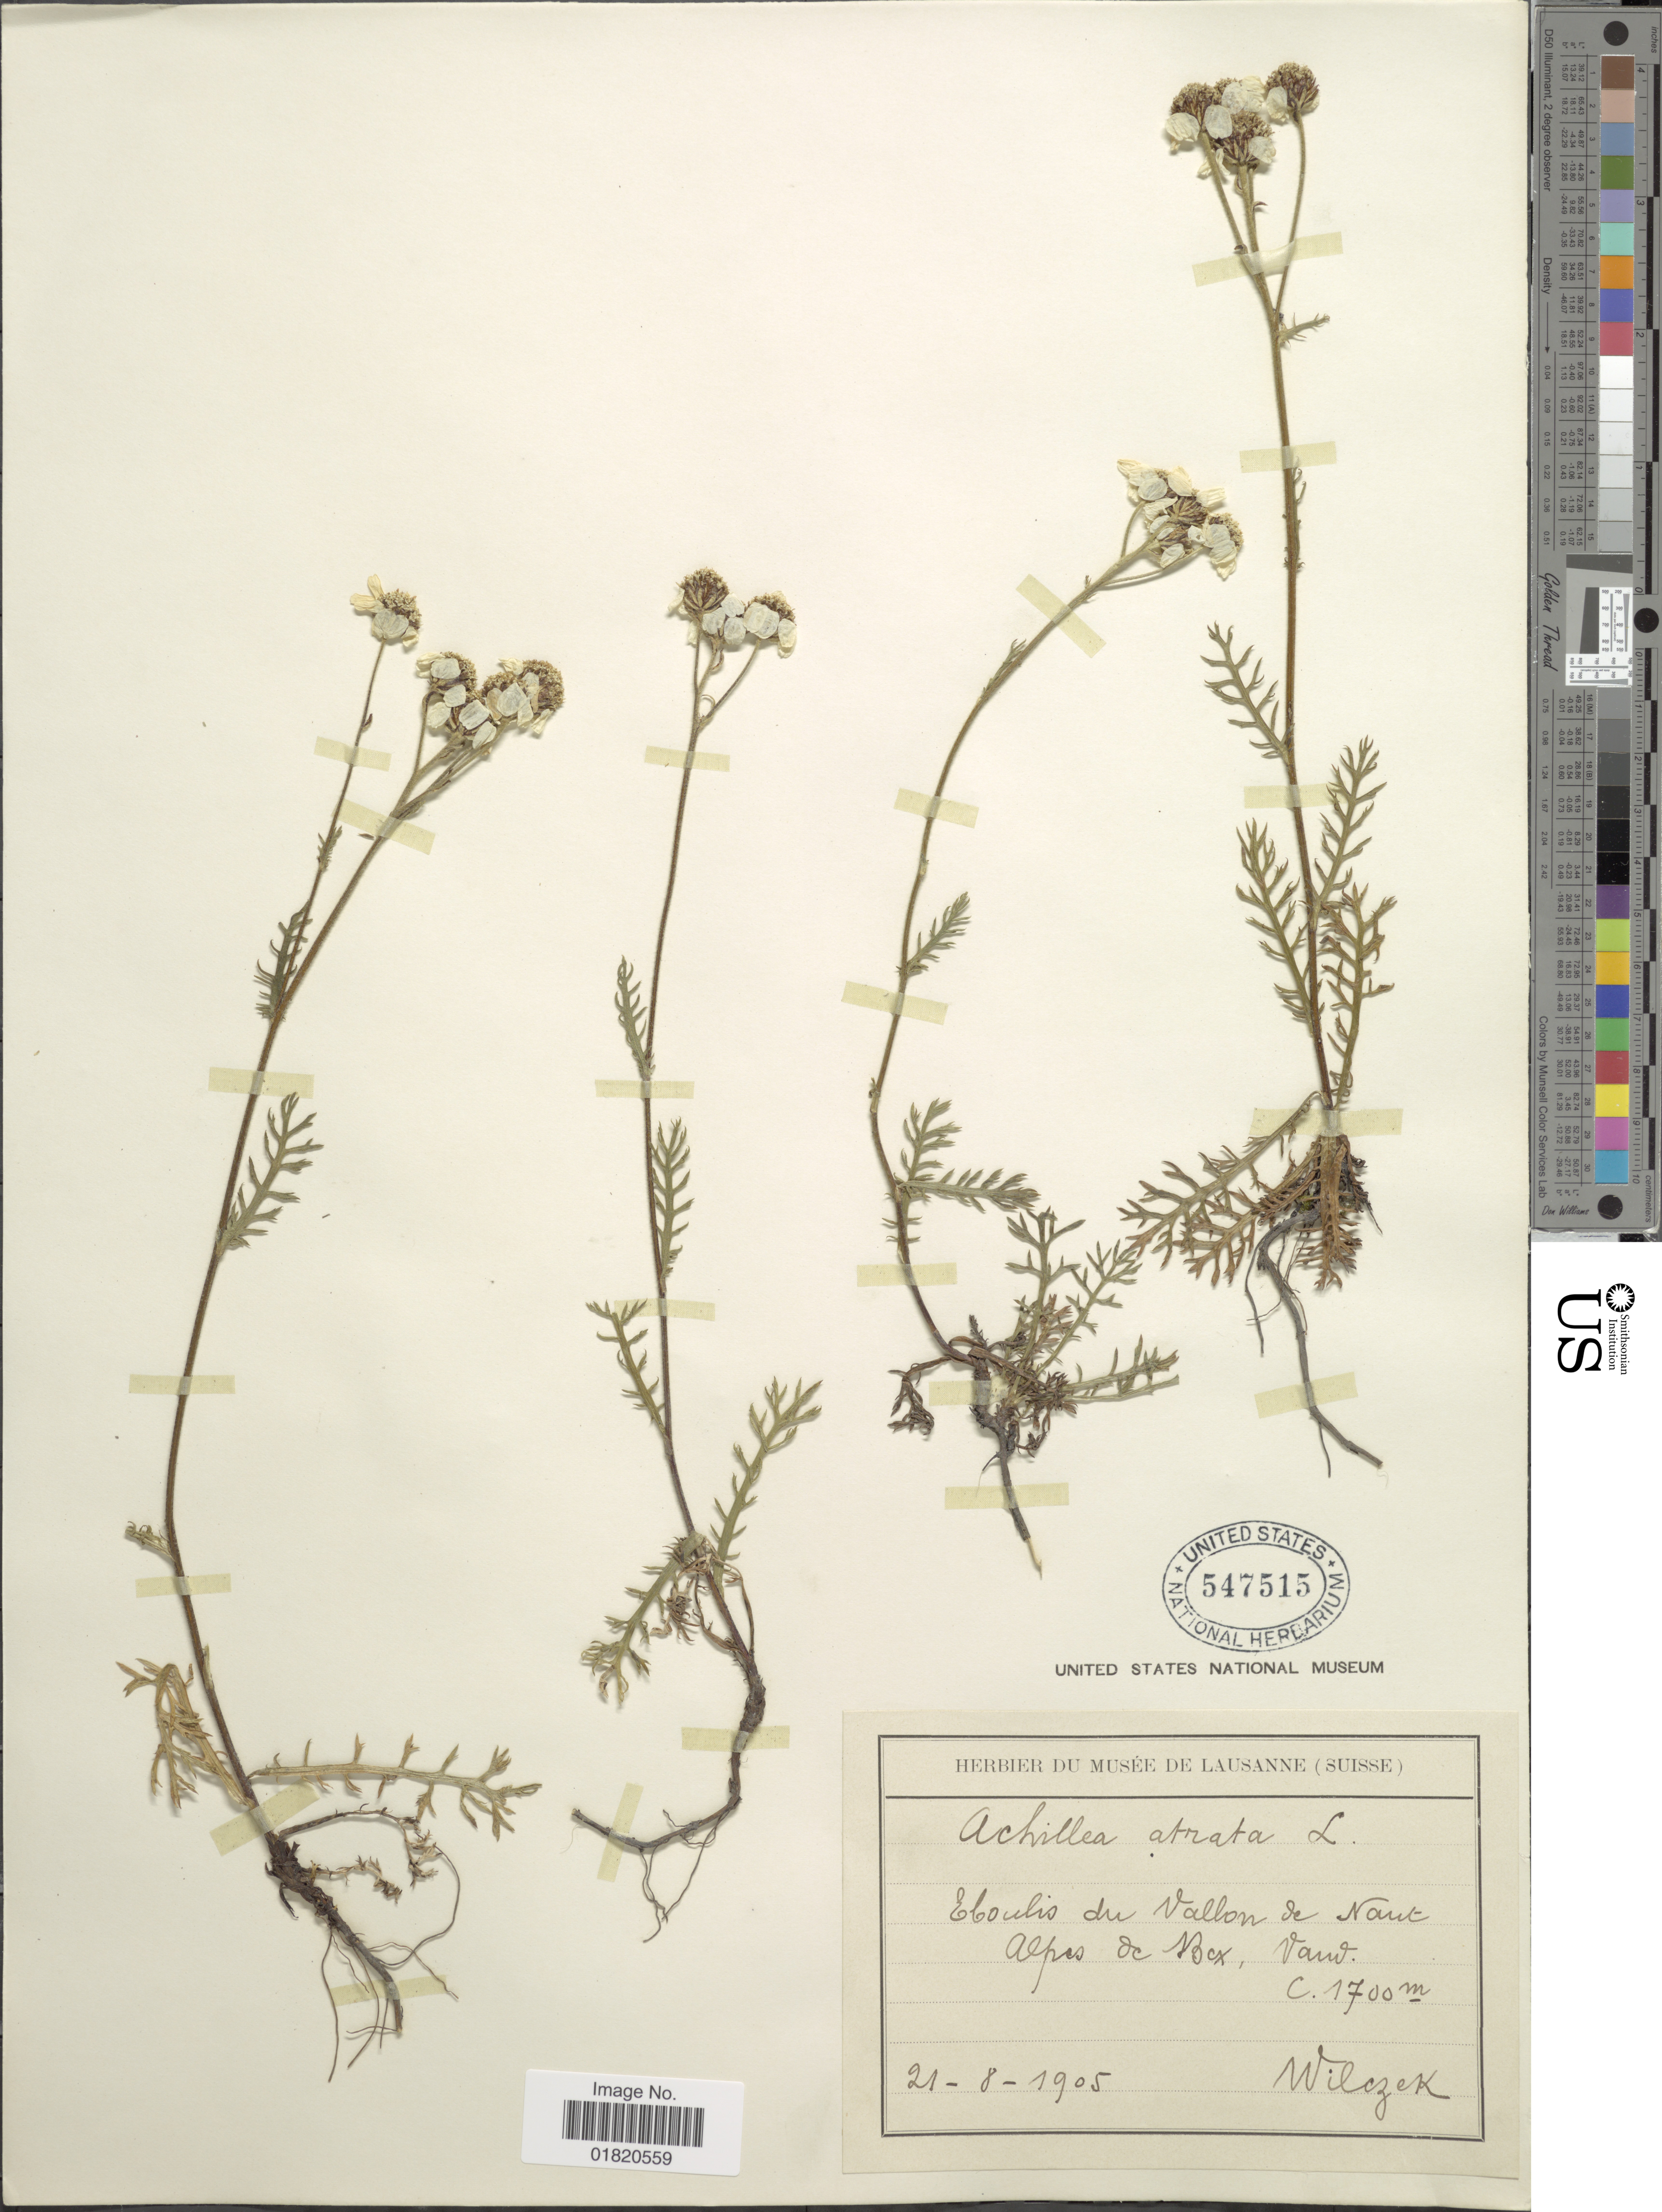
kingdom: Plantae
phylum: Tracheophyta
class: Magnoliopsida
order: Asterales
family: Asteraceae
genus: Achillea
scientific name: Achillea atrata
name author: L.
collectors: Wilczek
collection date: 1905-08-21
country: Switzerland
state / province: Vaud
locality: Eboulis du Vallon de Nant Alpes de Bex, Vaud.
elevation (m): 1700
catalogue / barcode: US 547515